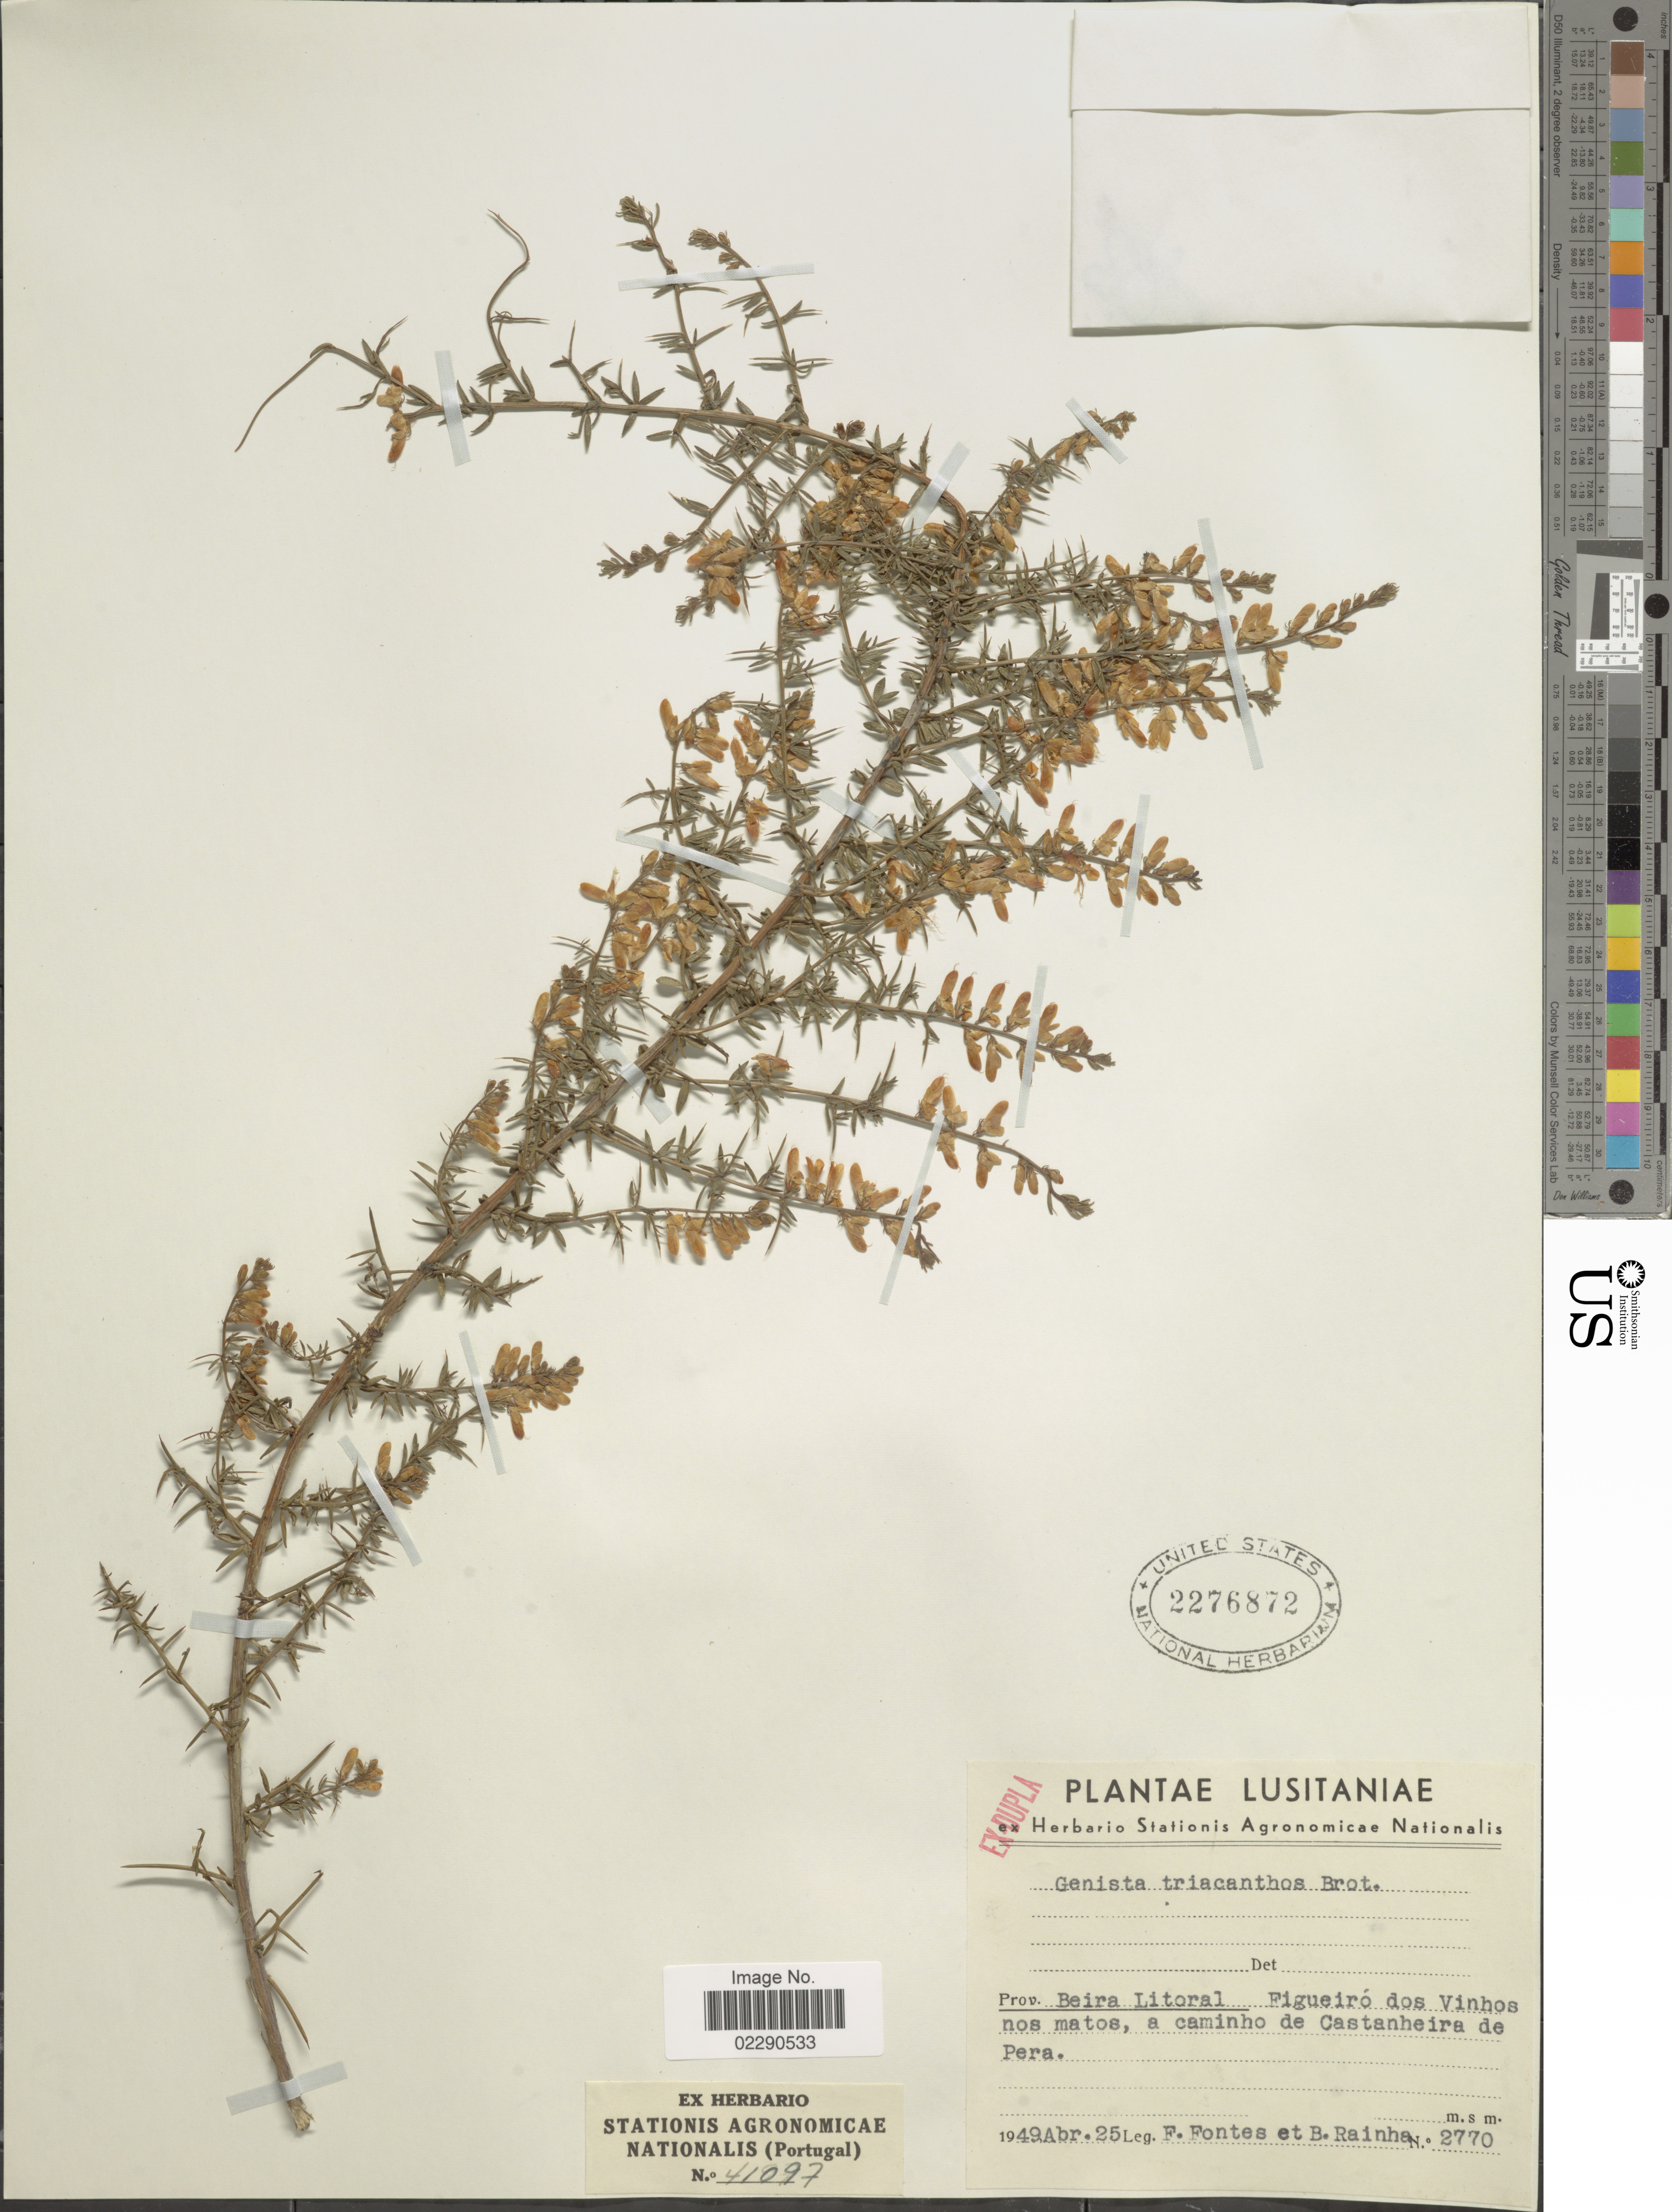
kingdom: Plantae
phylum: Tracheophyta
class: Magnoliopsida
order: Fabales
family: Fabaceae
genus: Genista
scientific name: Genista triacanthos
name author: Brot.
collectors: Fontes, F. & B. Rainha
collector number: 2770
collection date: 1949-04-25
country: Portugal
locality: Lusitaniae, Prov. Beira Litoral, Figueiro dos Vinhos nos matos, a caminho de Castanheira de Pera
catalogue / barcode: US 2276872